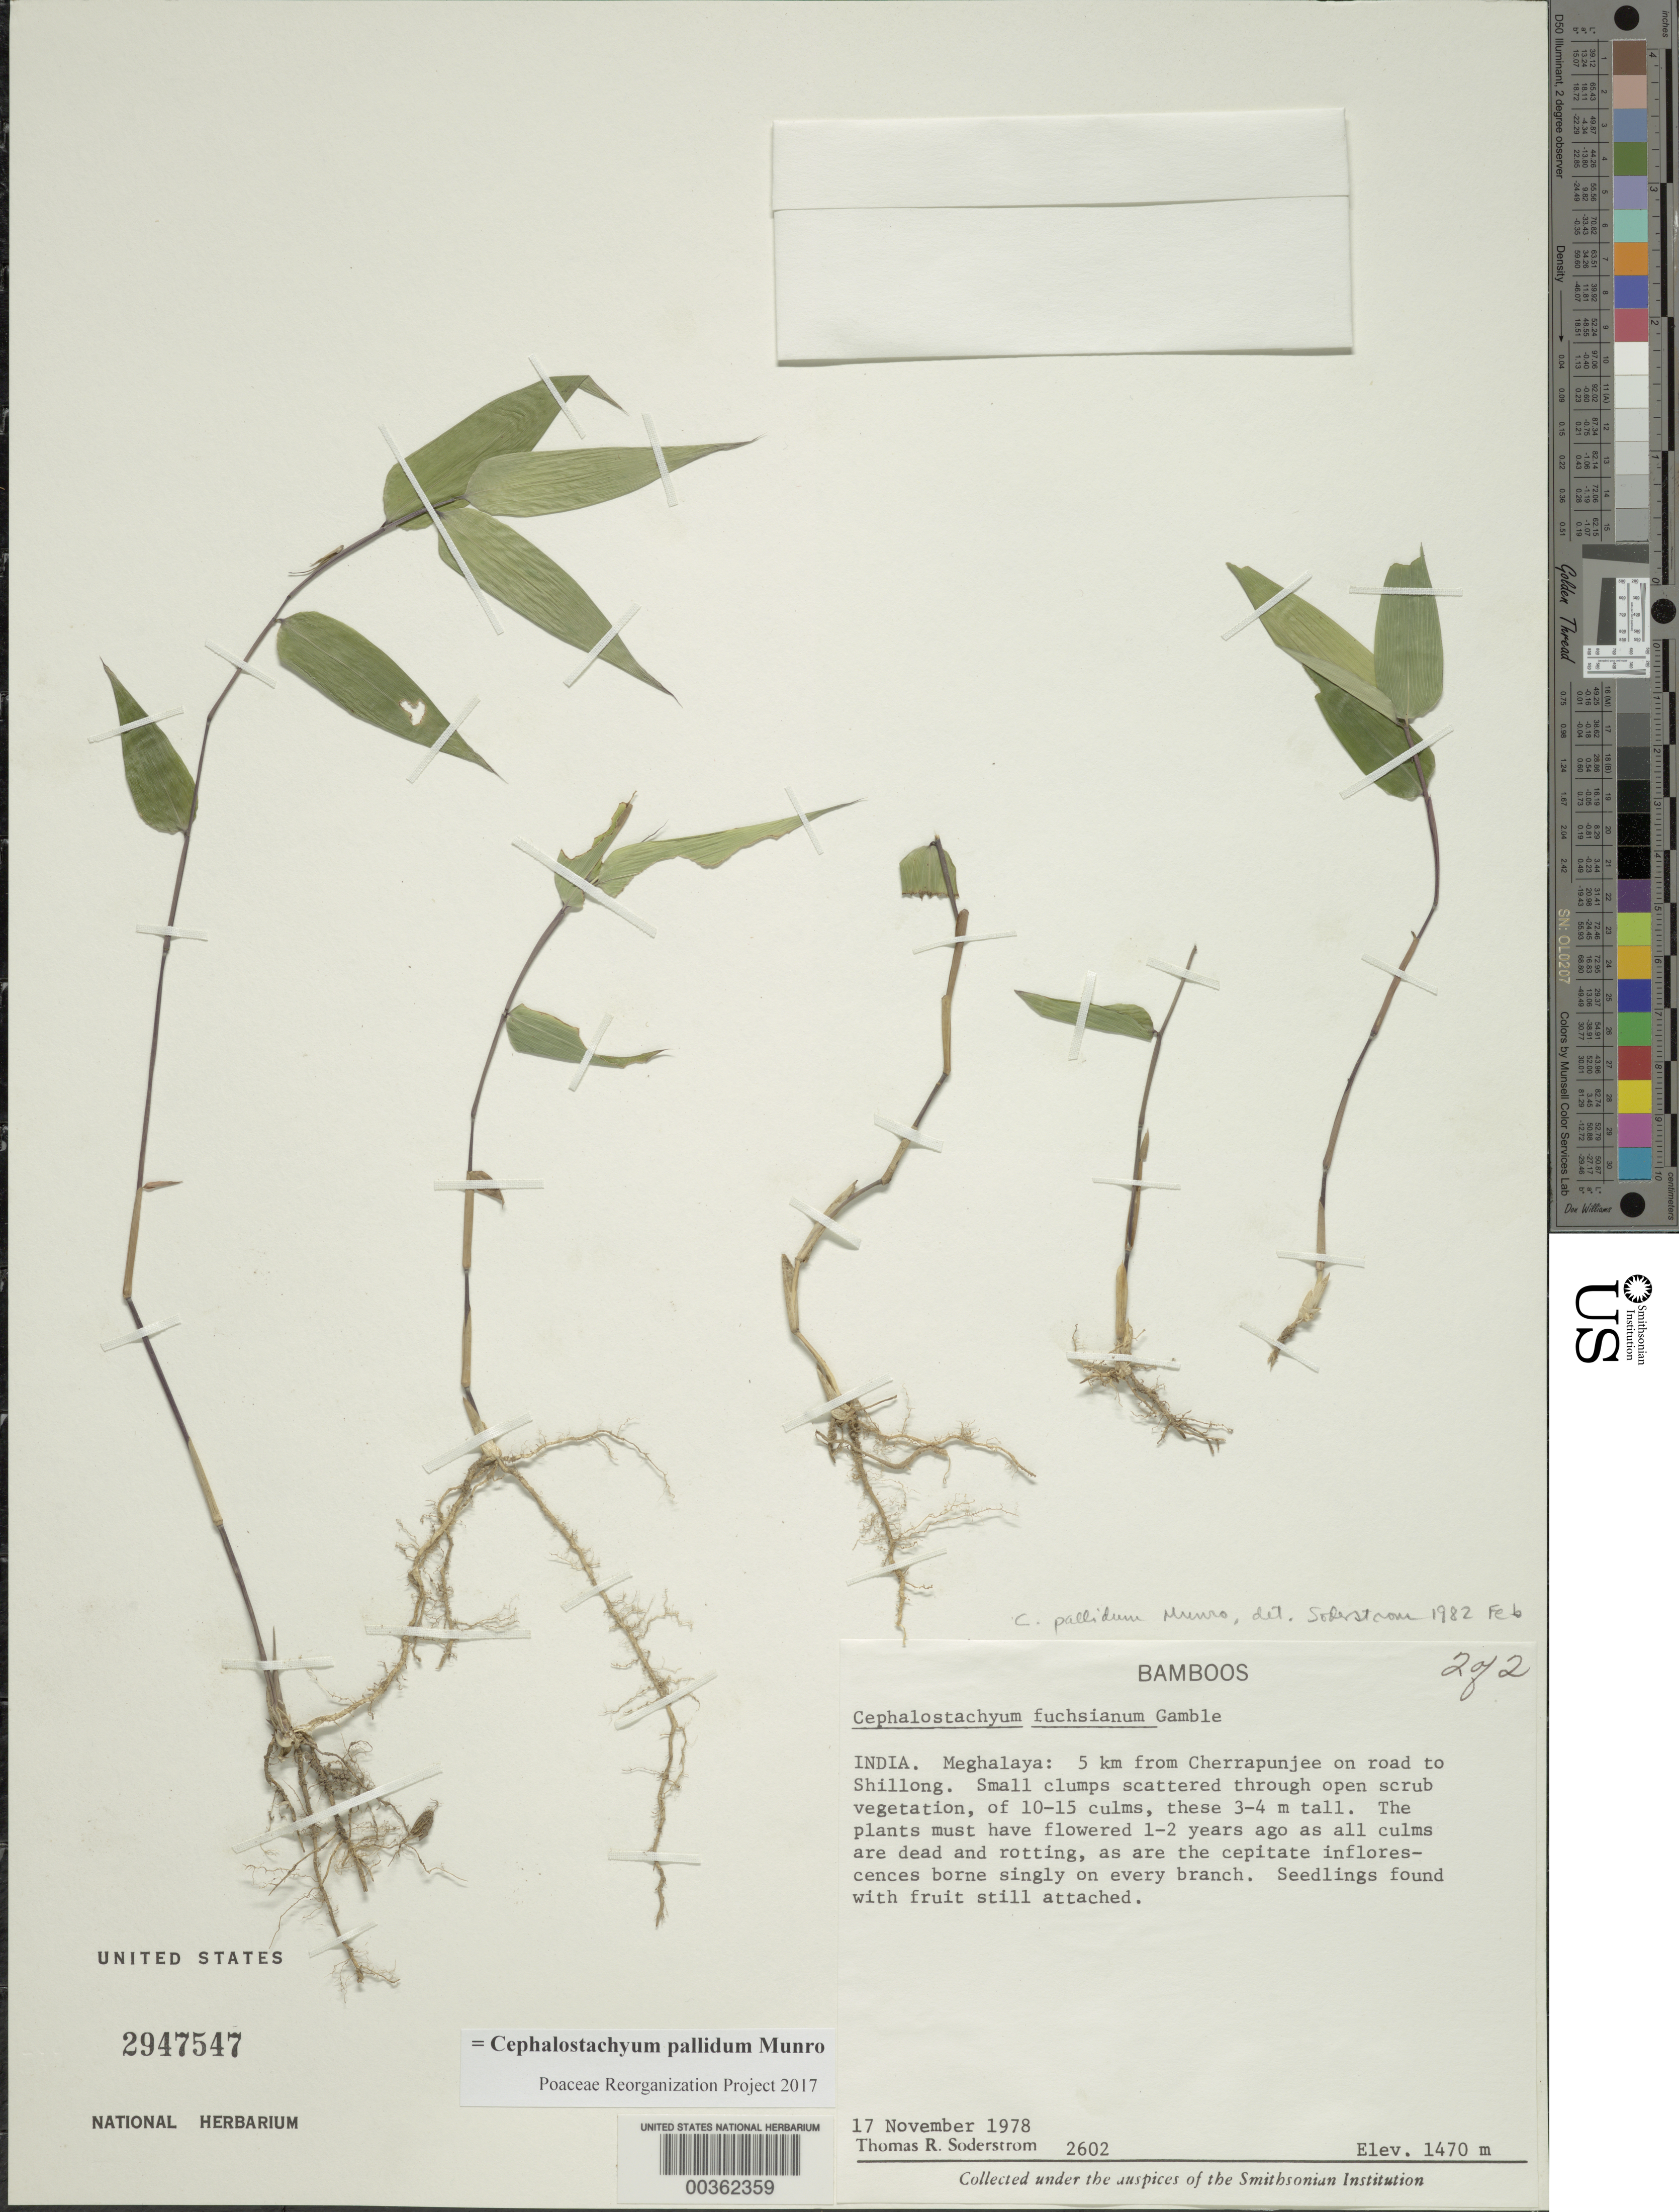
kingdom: Plantae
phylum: Tracheophyta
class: Liliopsida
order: Poales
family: Poaceae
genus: Cephalostachyum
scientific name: Cephalostachyum pallidum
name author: Munro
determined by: Poaceae Reorganization Project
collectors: T. R. Soderstrom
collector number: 2602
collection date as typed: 17 Nov 1978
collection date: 1978-11-17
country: India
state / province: Meghalaya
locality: Meghalaya: cherrapunjee, shillong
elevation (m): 1470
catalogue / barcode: US 2947547